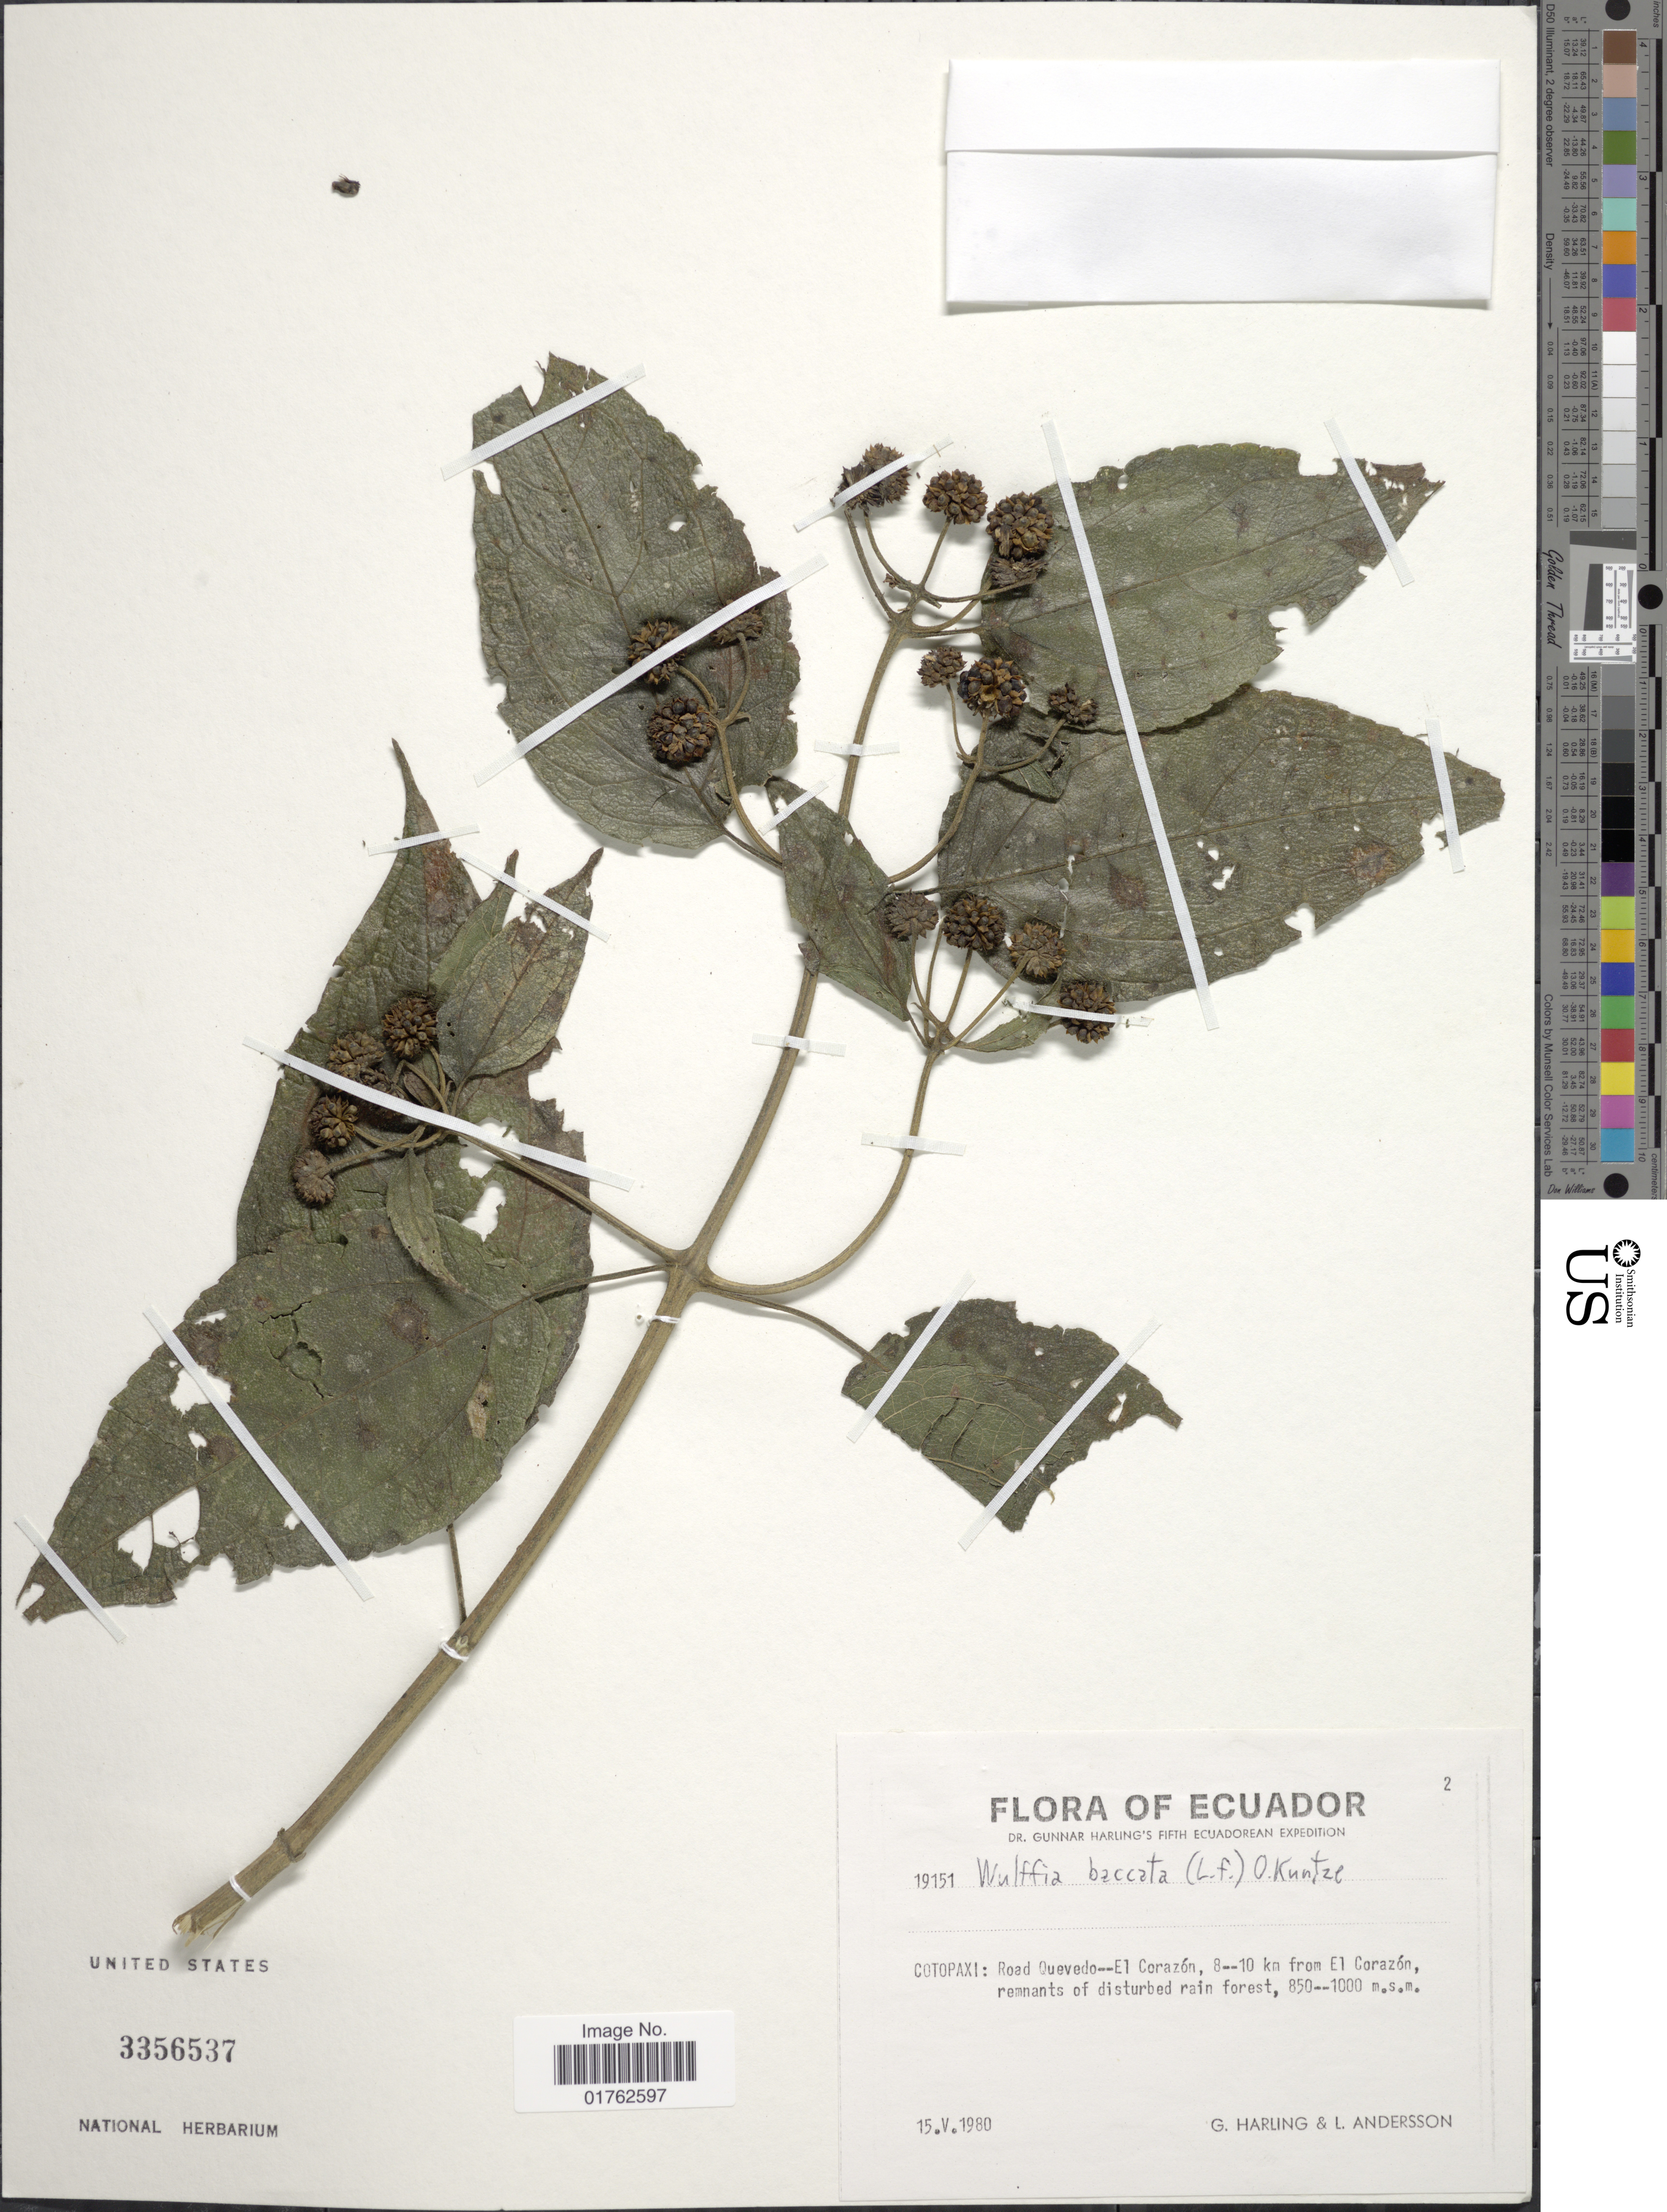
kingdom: Plantae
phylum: Tracheophyta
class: Magnoliopsida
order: Asterales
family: Asteraceae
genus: Wulffia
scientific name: Wulffia baccata var. discoidea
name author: S.F. Blake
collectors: G. Harling & L. Andersson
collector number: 19151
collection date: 1980-05-15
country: Ecuador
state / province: Cotopaxi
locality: Road Quevedo--El Corazon, 8--10 km from El Corazon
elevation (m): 850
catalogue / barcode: US 3356537